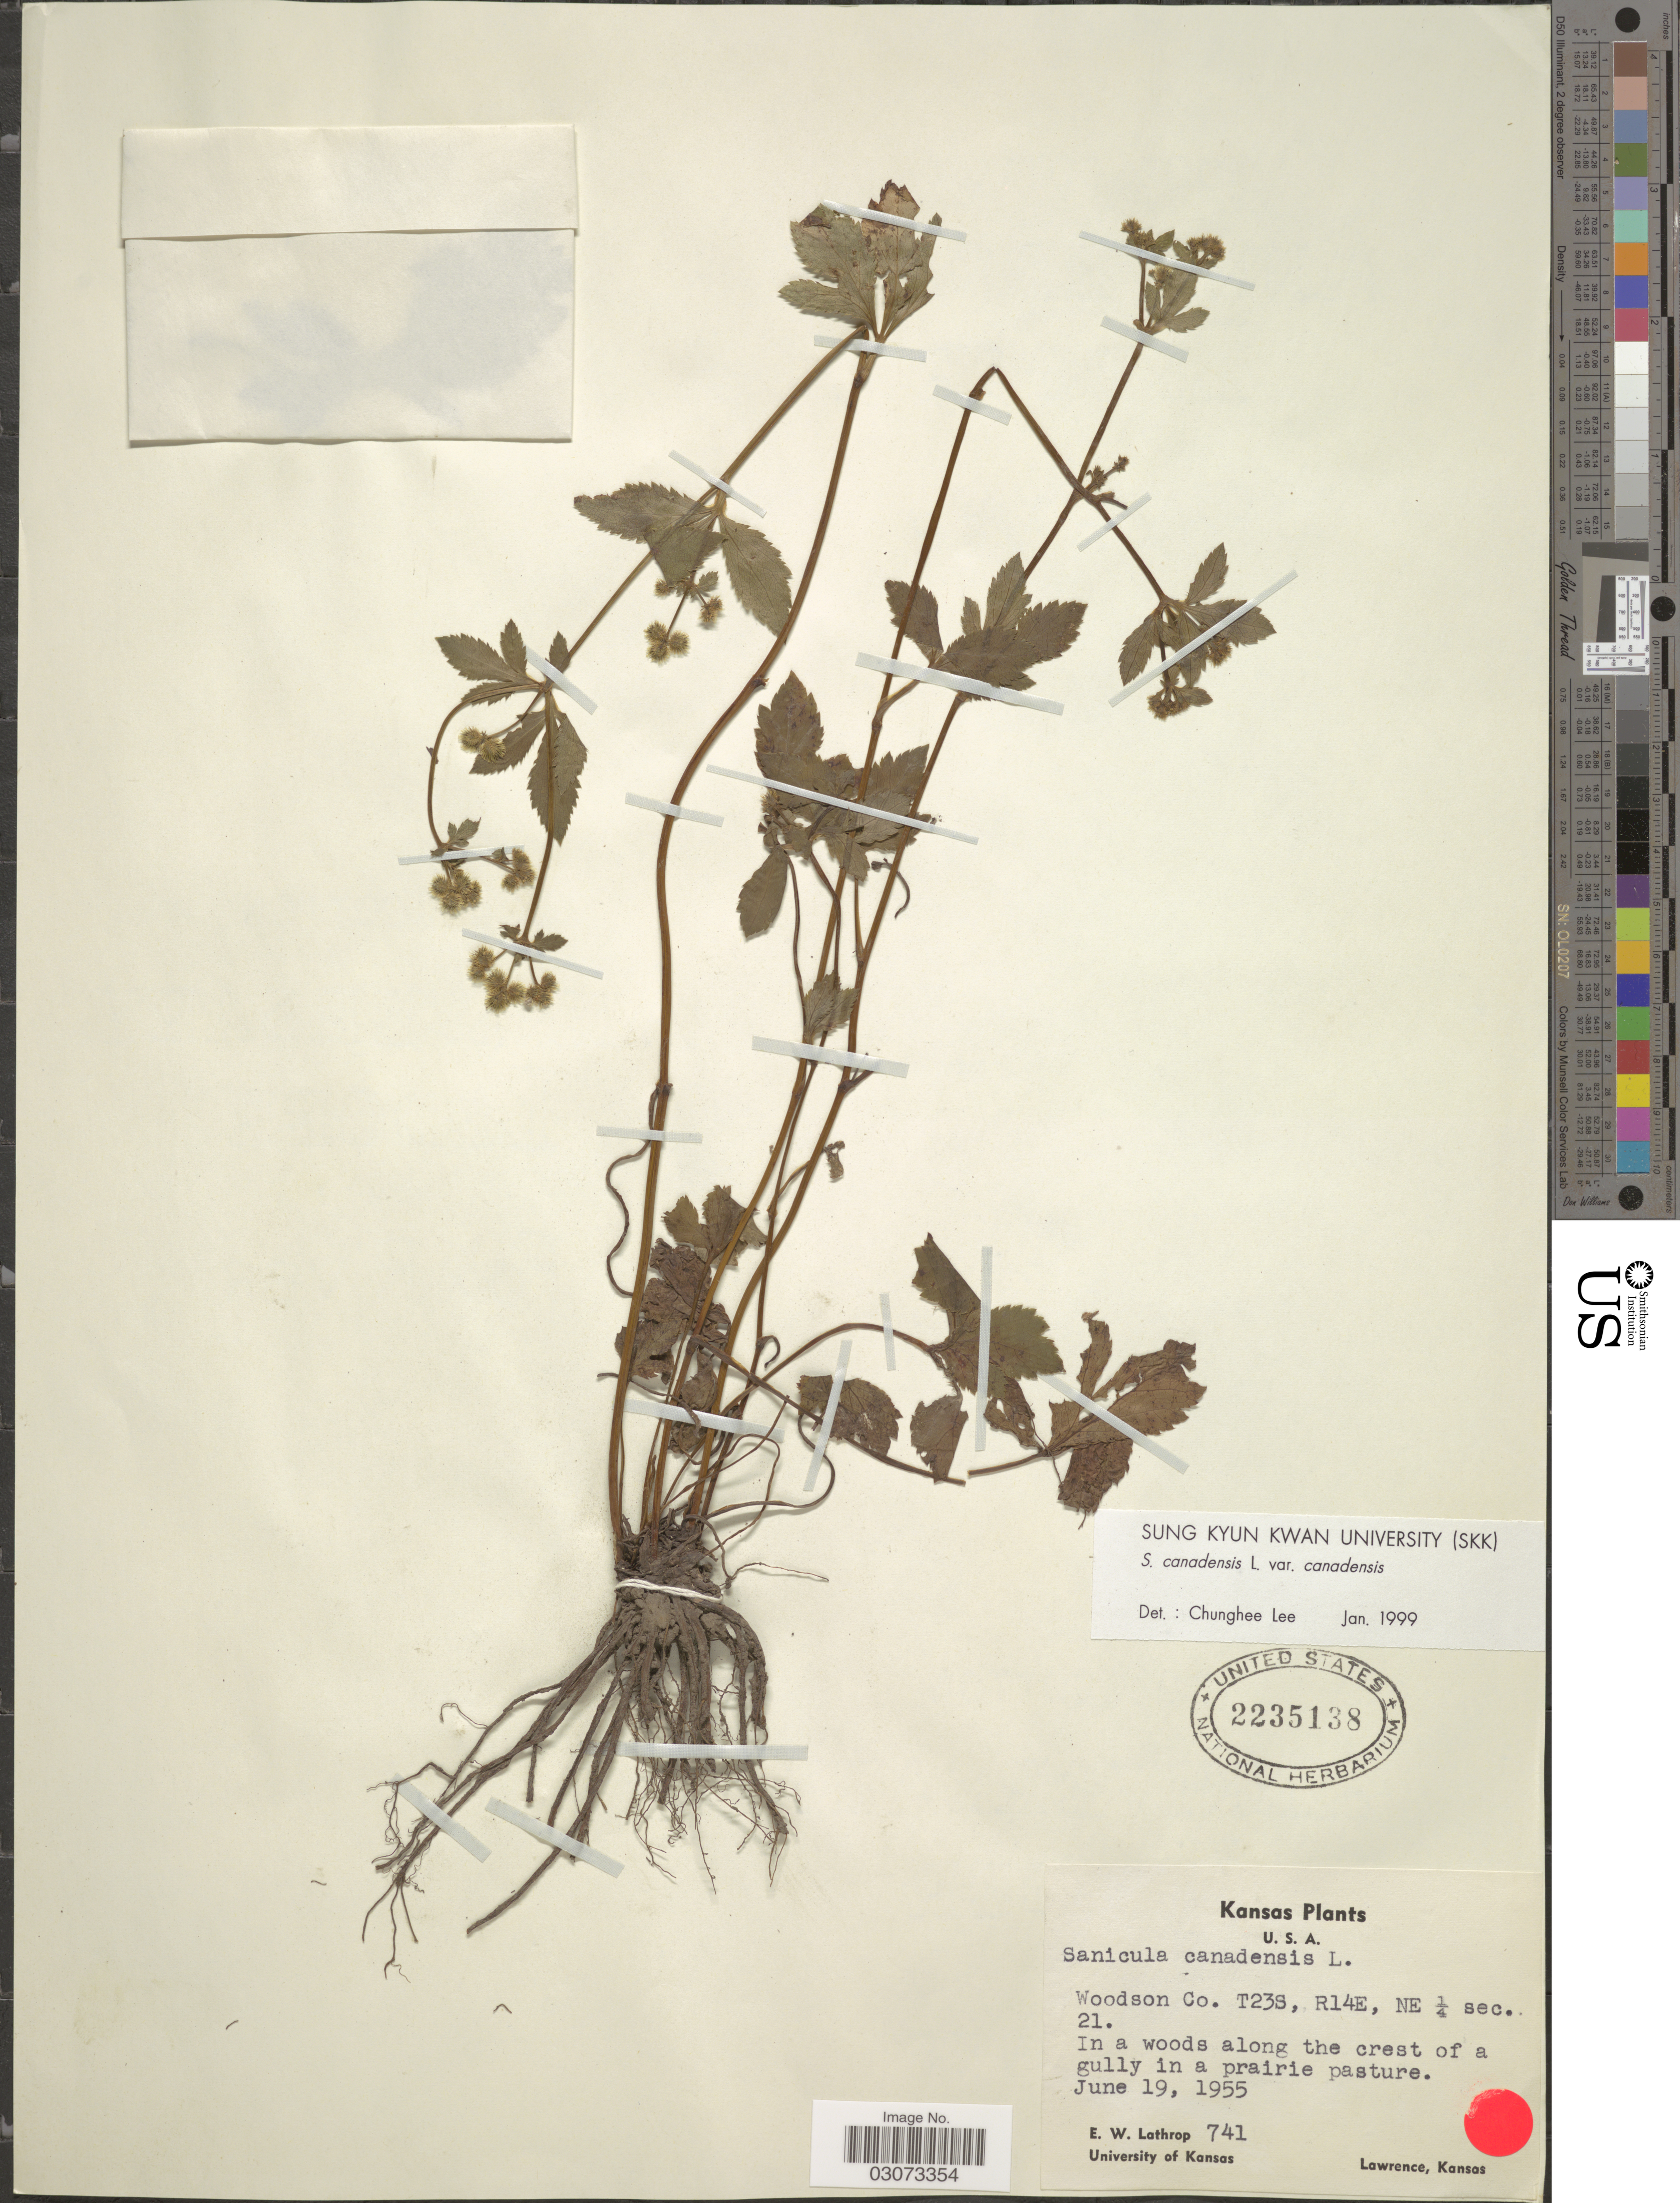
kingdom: Plantae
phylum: Tracheophyta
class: Magnoliopsida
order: Apiales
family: Apiaceae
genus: Sanicula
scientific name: Sanicula canadensis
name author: L.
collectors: E. W. Lathrop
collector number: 741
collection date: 1955-06-19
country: United States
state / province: Kansas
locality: Woodson Co. T23S, R14E, NE ¼ sec. 21.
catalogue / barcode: US 2235138